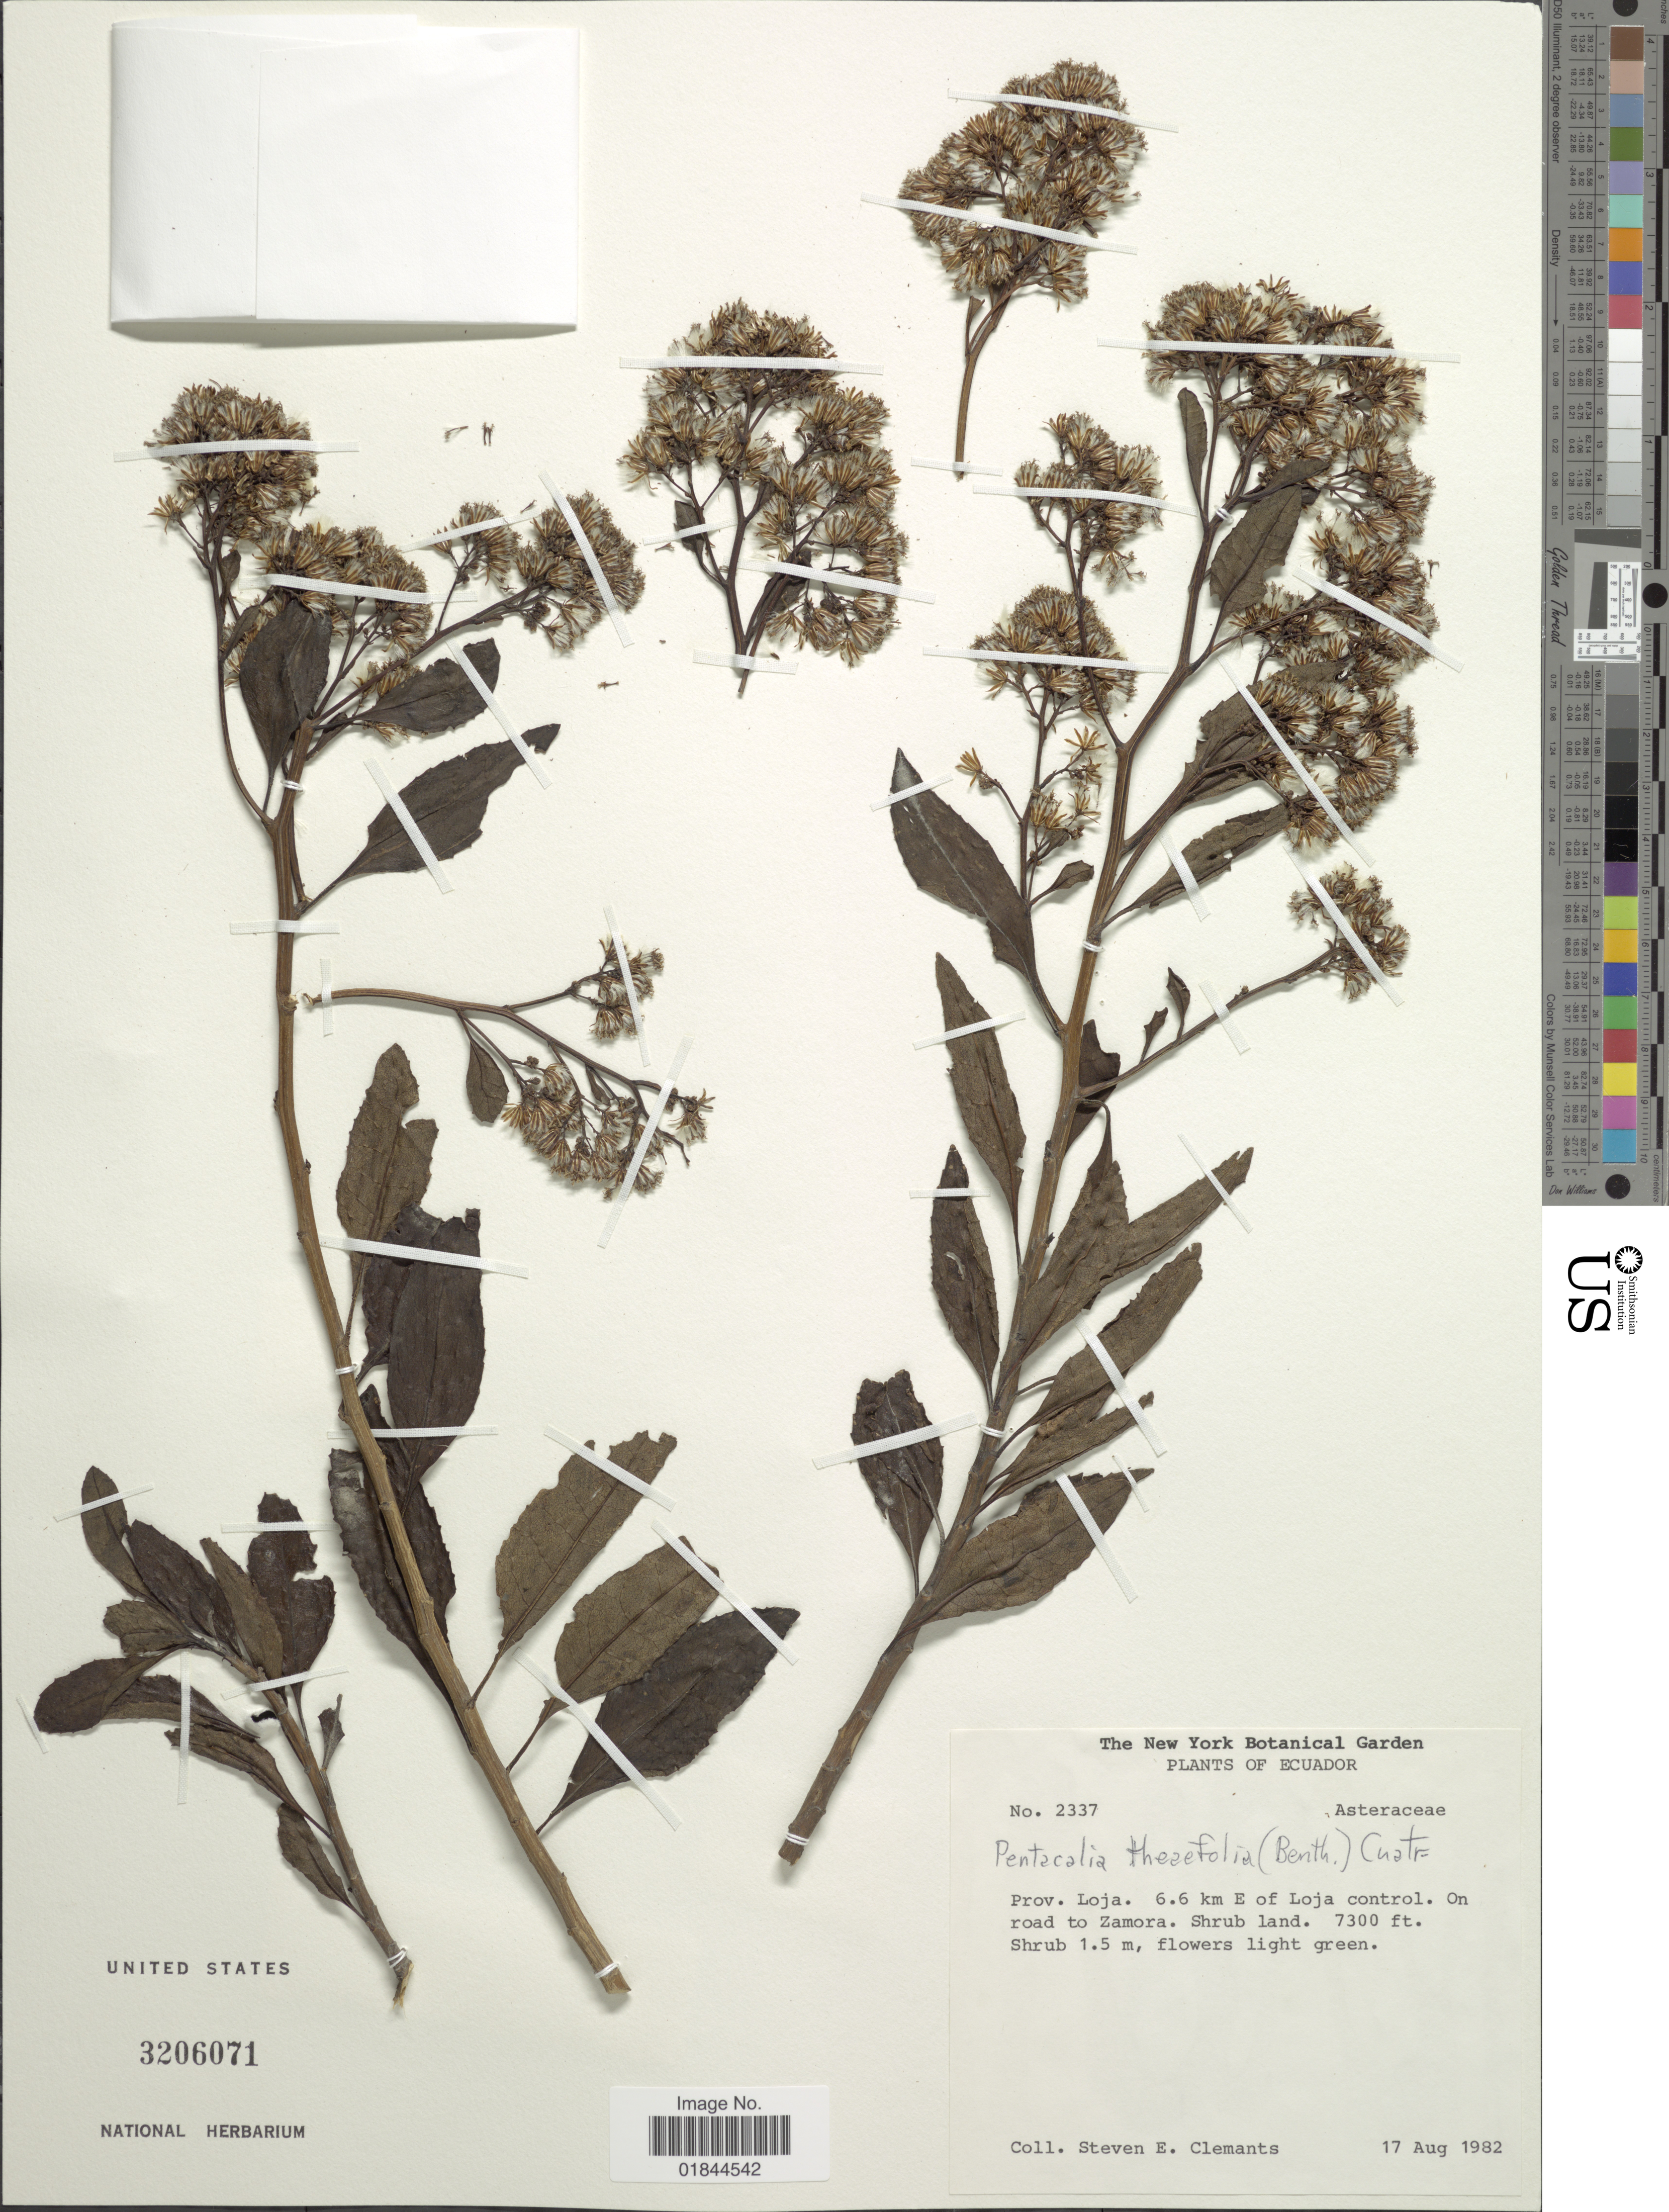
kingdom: Plantae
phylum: Tracheophyta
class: Magnoliopsida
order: Asterales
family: Asteraceae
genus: Pentacalia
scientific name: Pentacalia hitchcockii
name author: (Cuatrec.) Cuatrec.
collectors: S. Clemants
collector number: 2337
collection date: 1982-08-17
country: Ecuador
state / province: Loja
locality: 6.6 km E of Loja control, on road to Zamora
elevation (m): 2225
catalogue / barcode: US 3206071